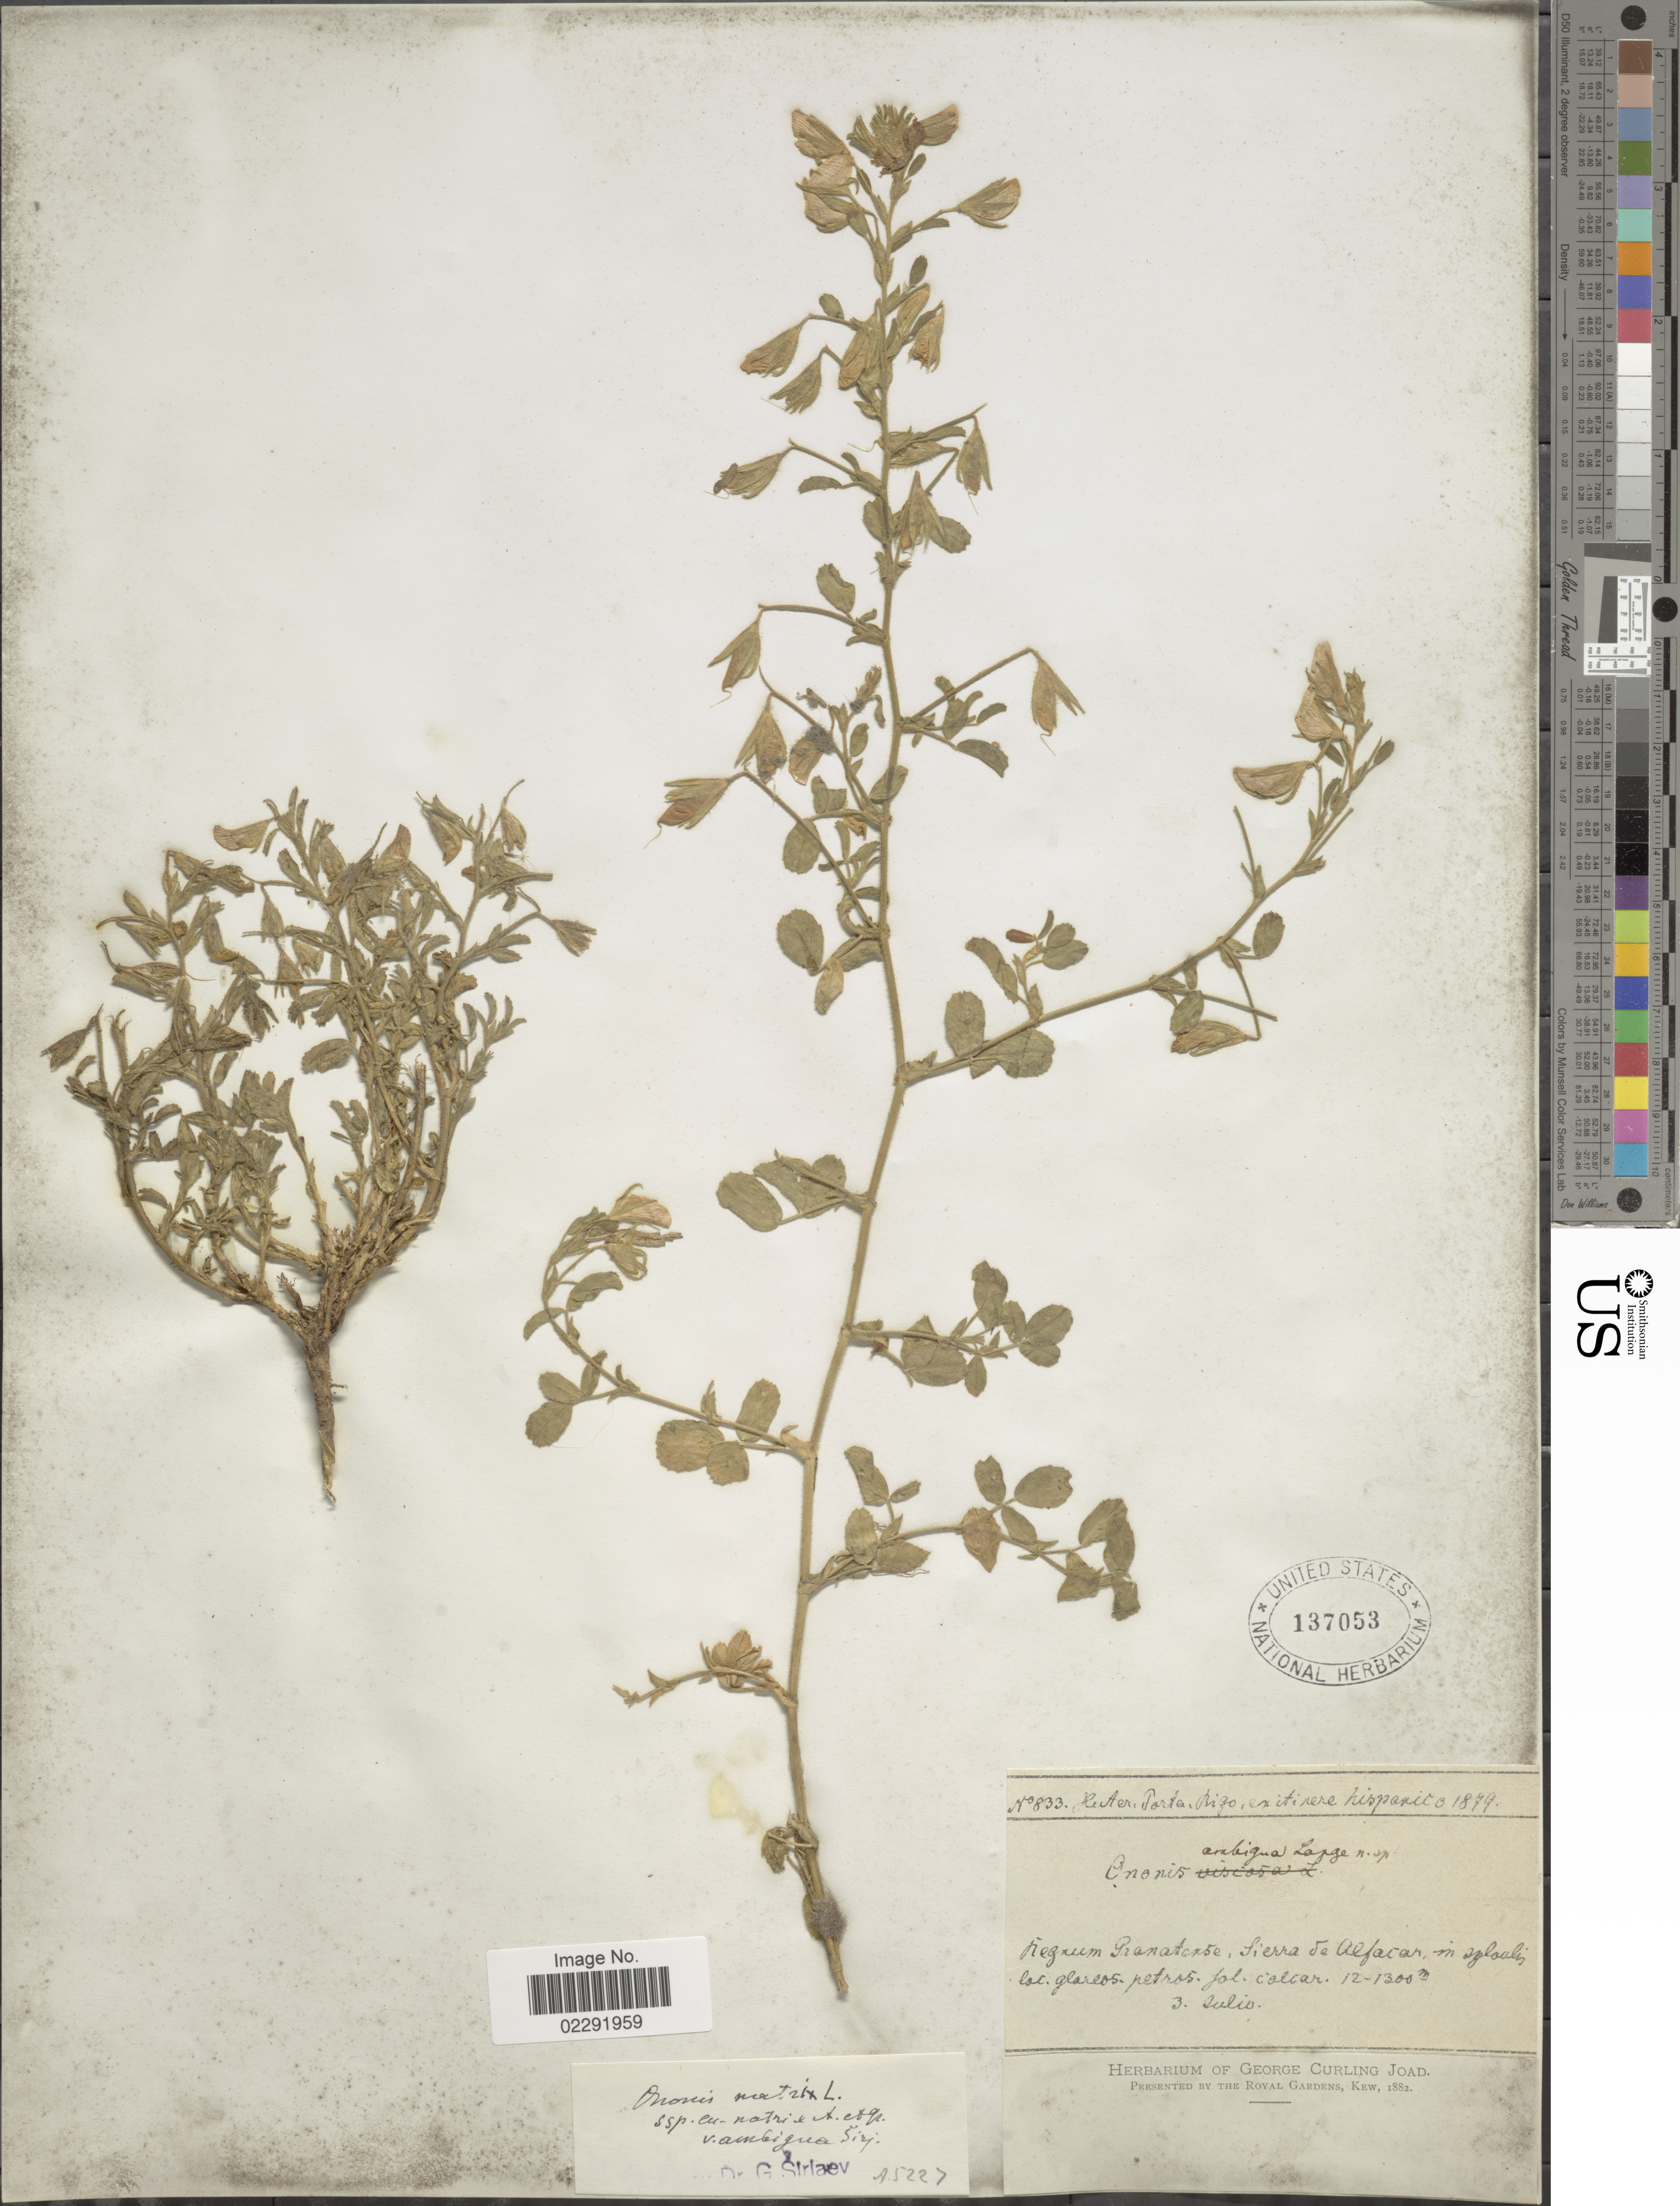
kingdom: Plantae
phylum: Tracheophyta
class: Magnoliopsida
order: Fabales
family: Fabaceae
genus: Ononis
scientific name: Ononis natrix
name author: L.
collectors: -. Huter, -- Porta & -- Rigo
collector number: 833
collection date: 1879-07-03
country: Spain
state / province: Andalucia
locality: Iter hispanico, Regnum Granatense, Sierra de Alfacar.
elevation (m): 1200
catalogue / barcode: US 1307053